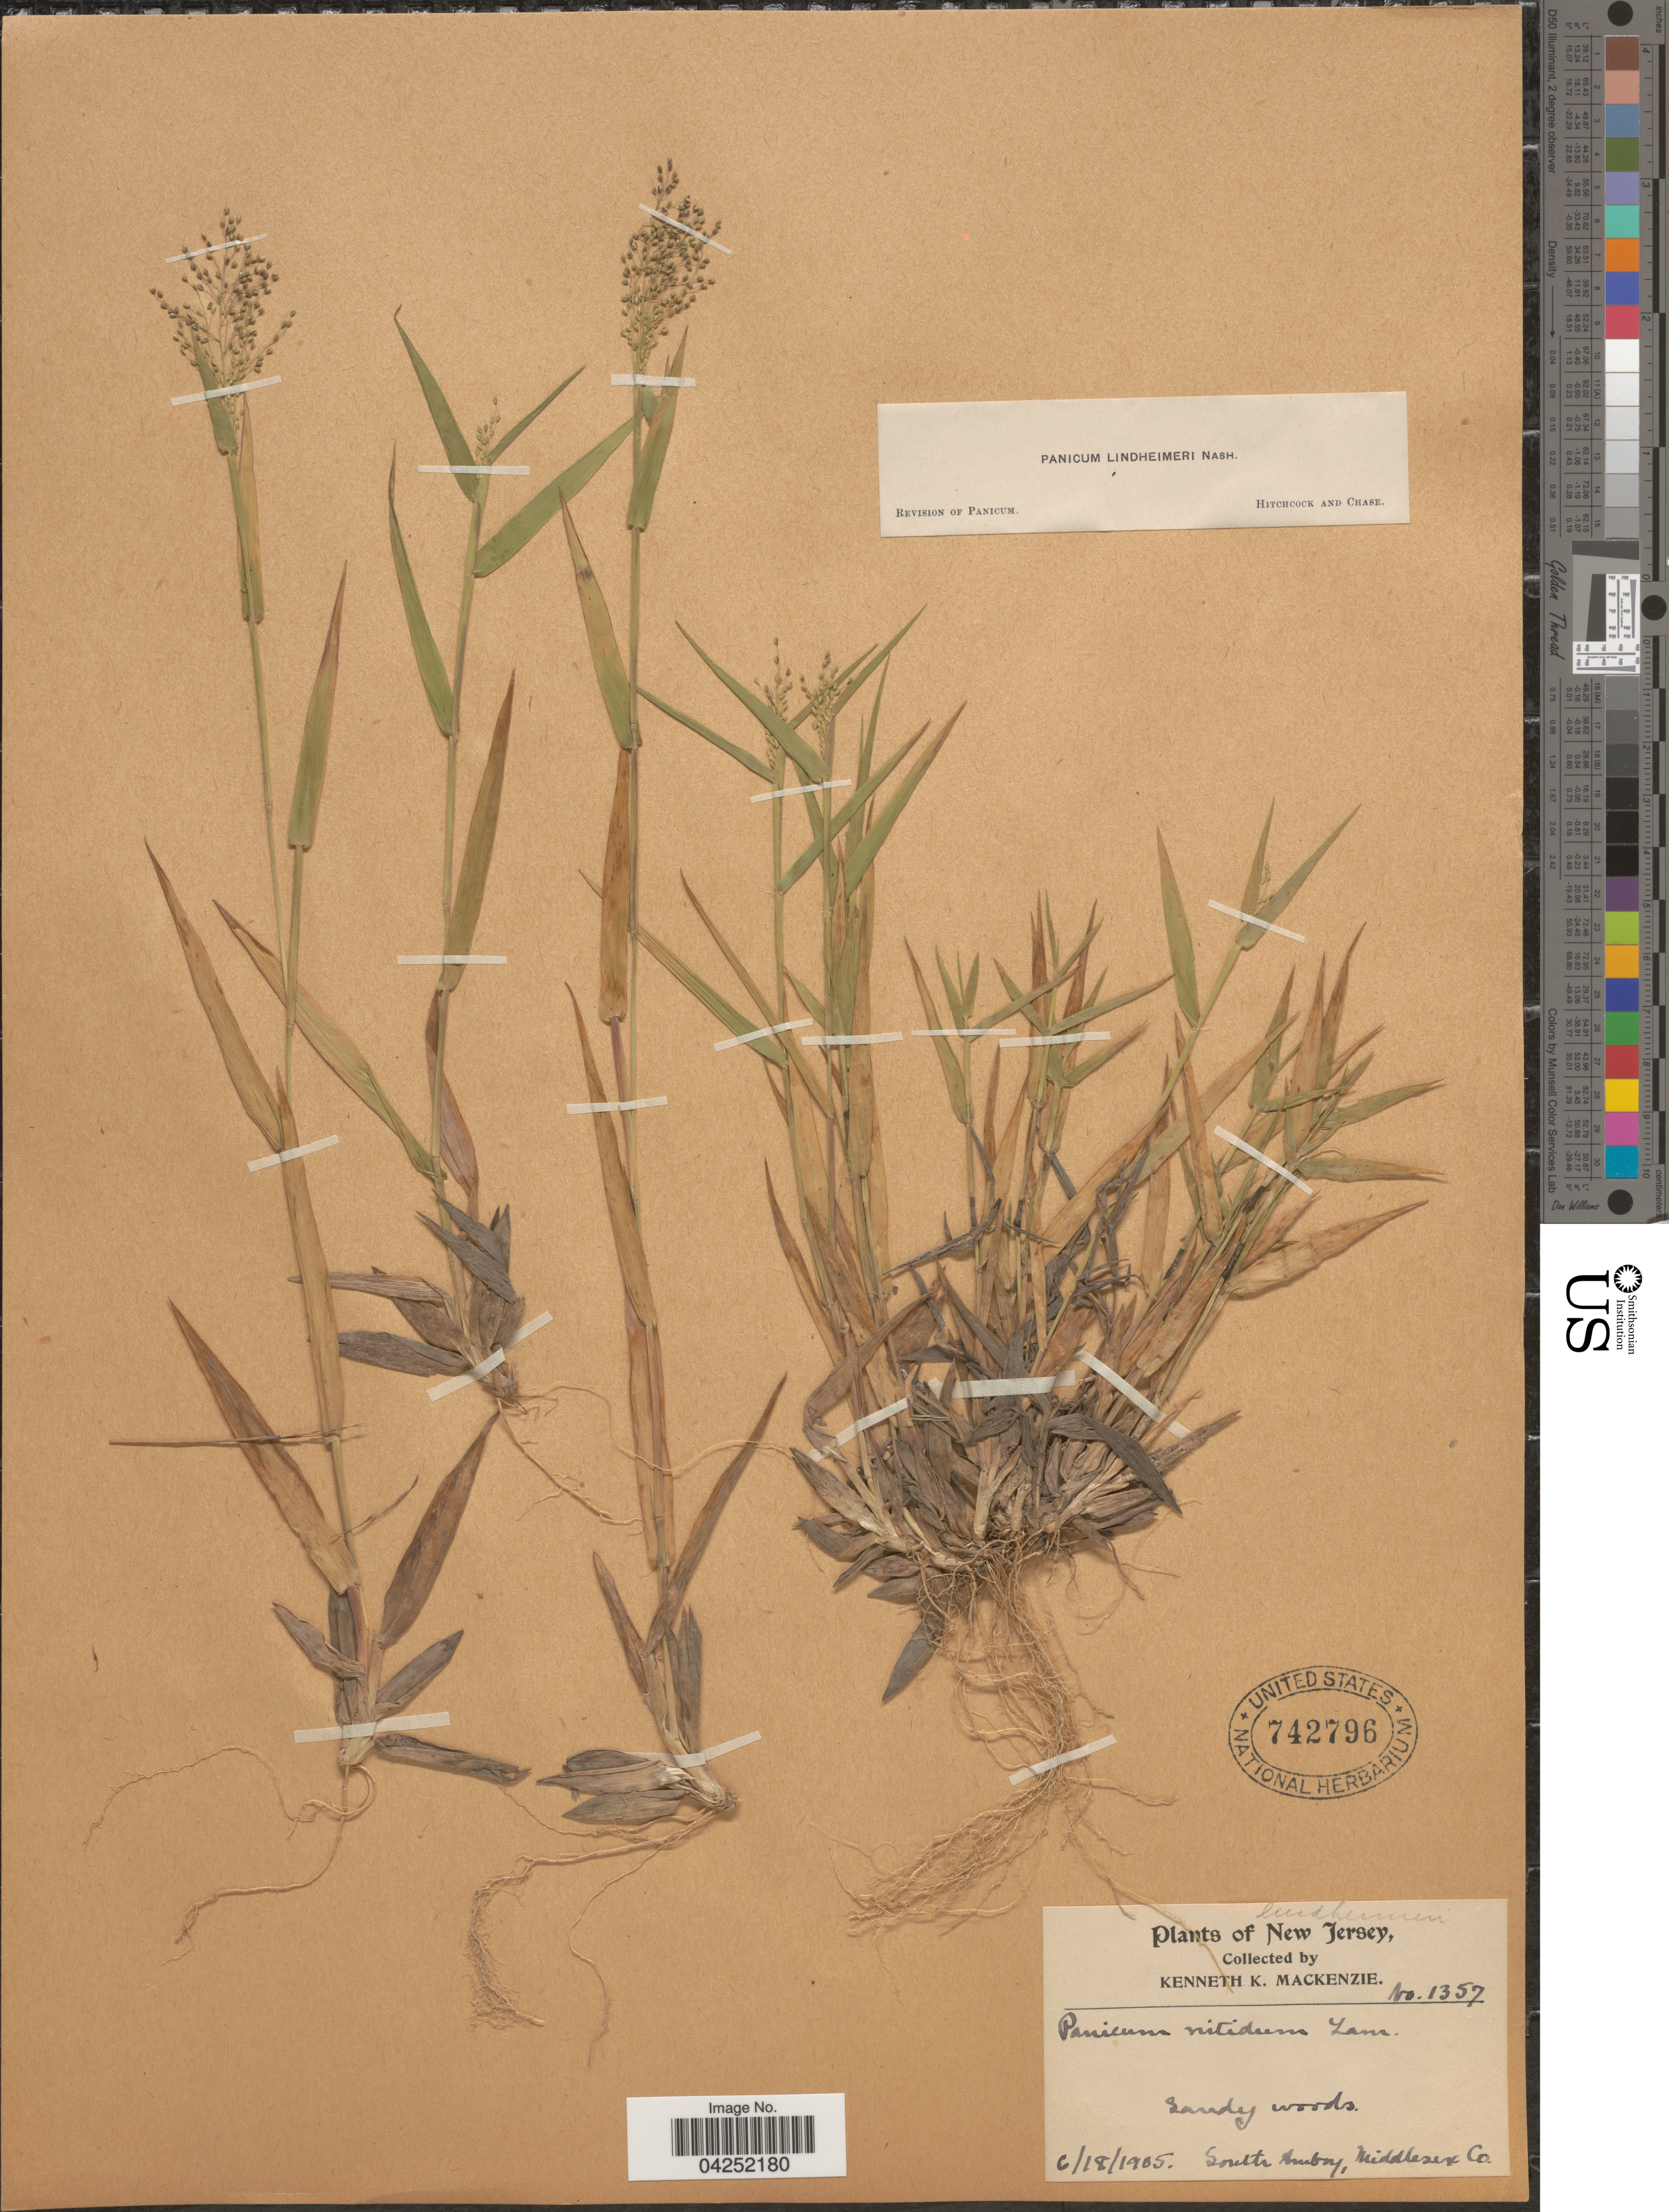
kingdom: Plantae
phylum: Tracheophyta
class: Liliopsida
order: Poales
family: Poaceae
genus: Dichanthelium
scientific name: Dichanthelium acuminatum var. lindheimeri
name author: (Nash) Gould & C.A. Clark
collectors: K. K. Mackenzie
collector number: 1357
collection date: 1905-06-18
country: United States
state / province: New Jersey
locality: Sandy woods. South Amboy, Middlesex Co.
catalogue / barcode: US 742796